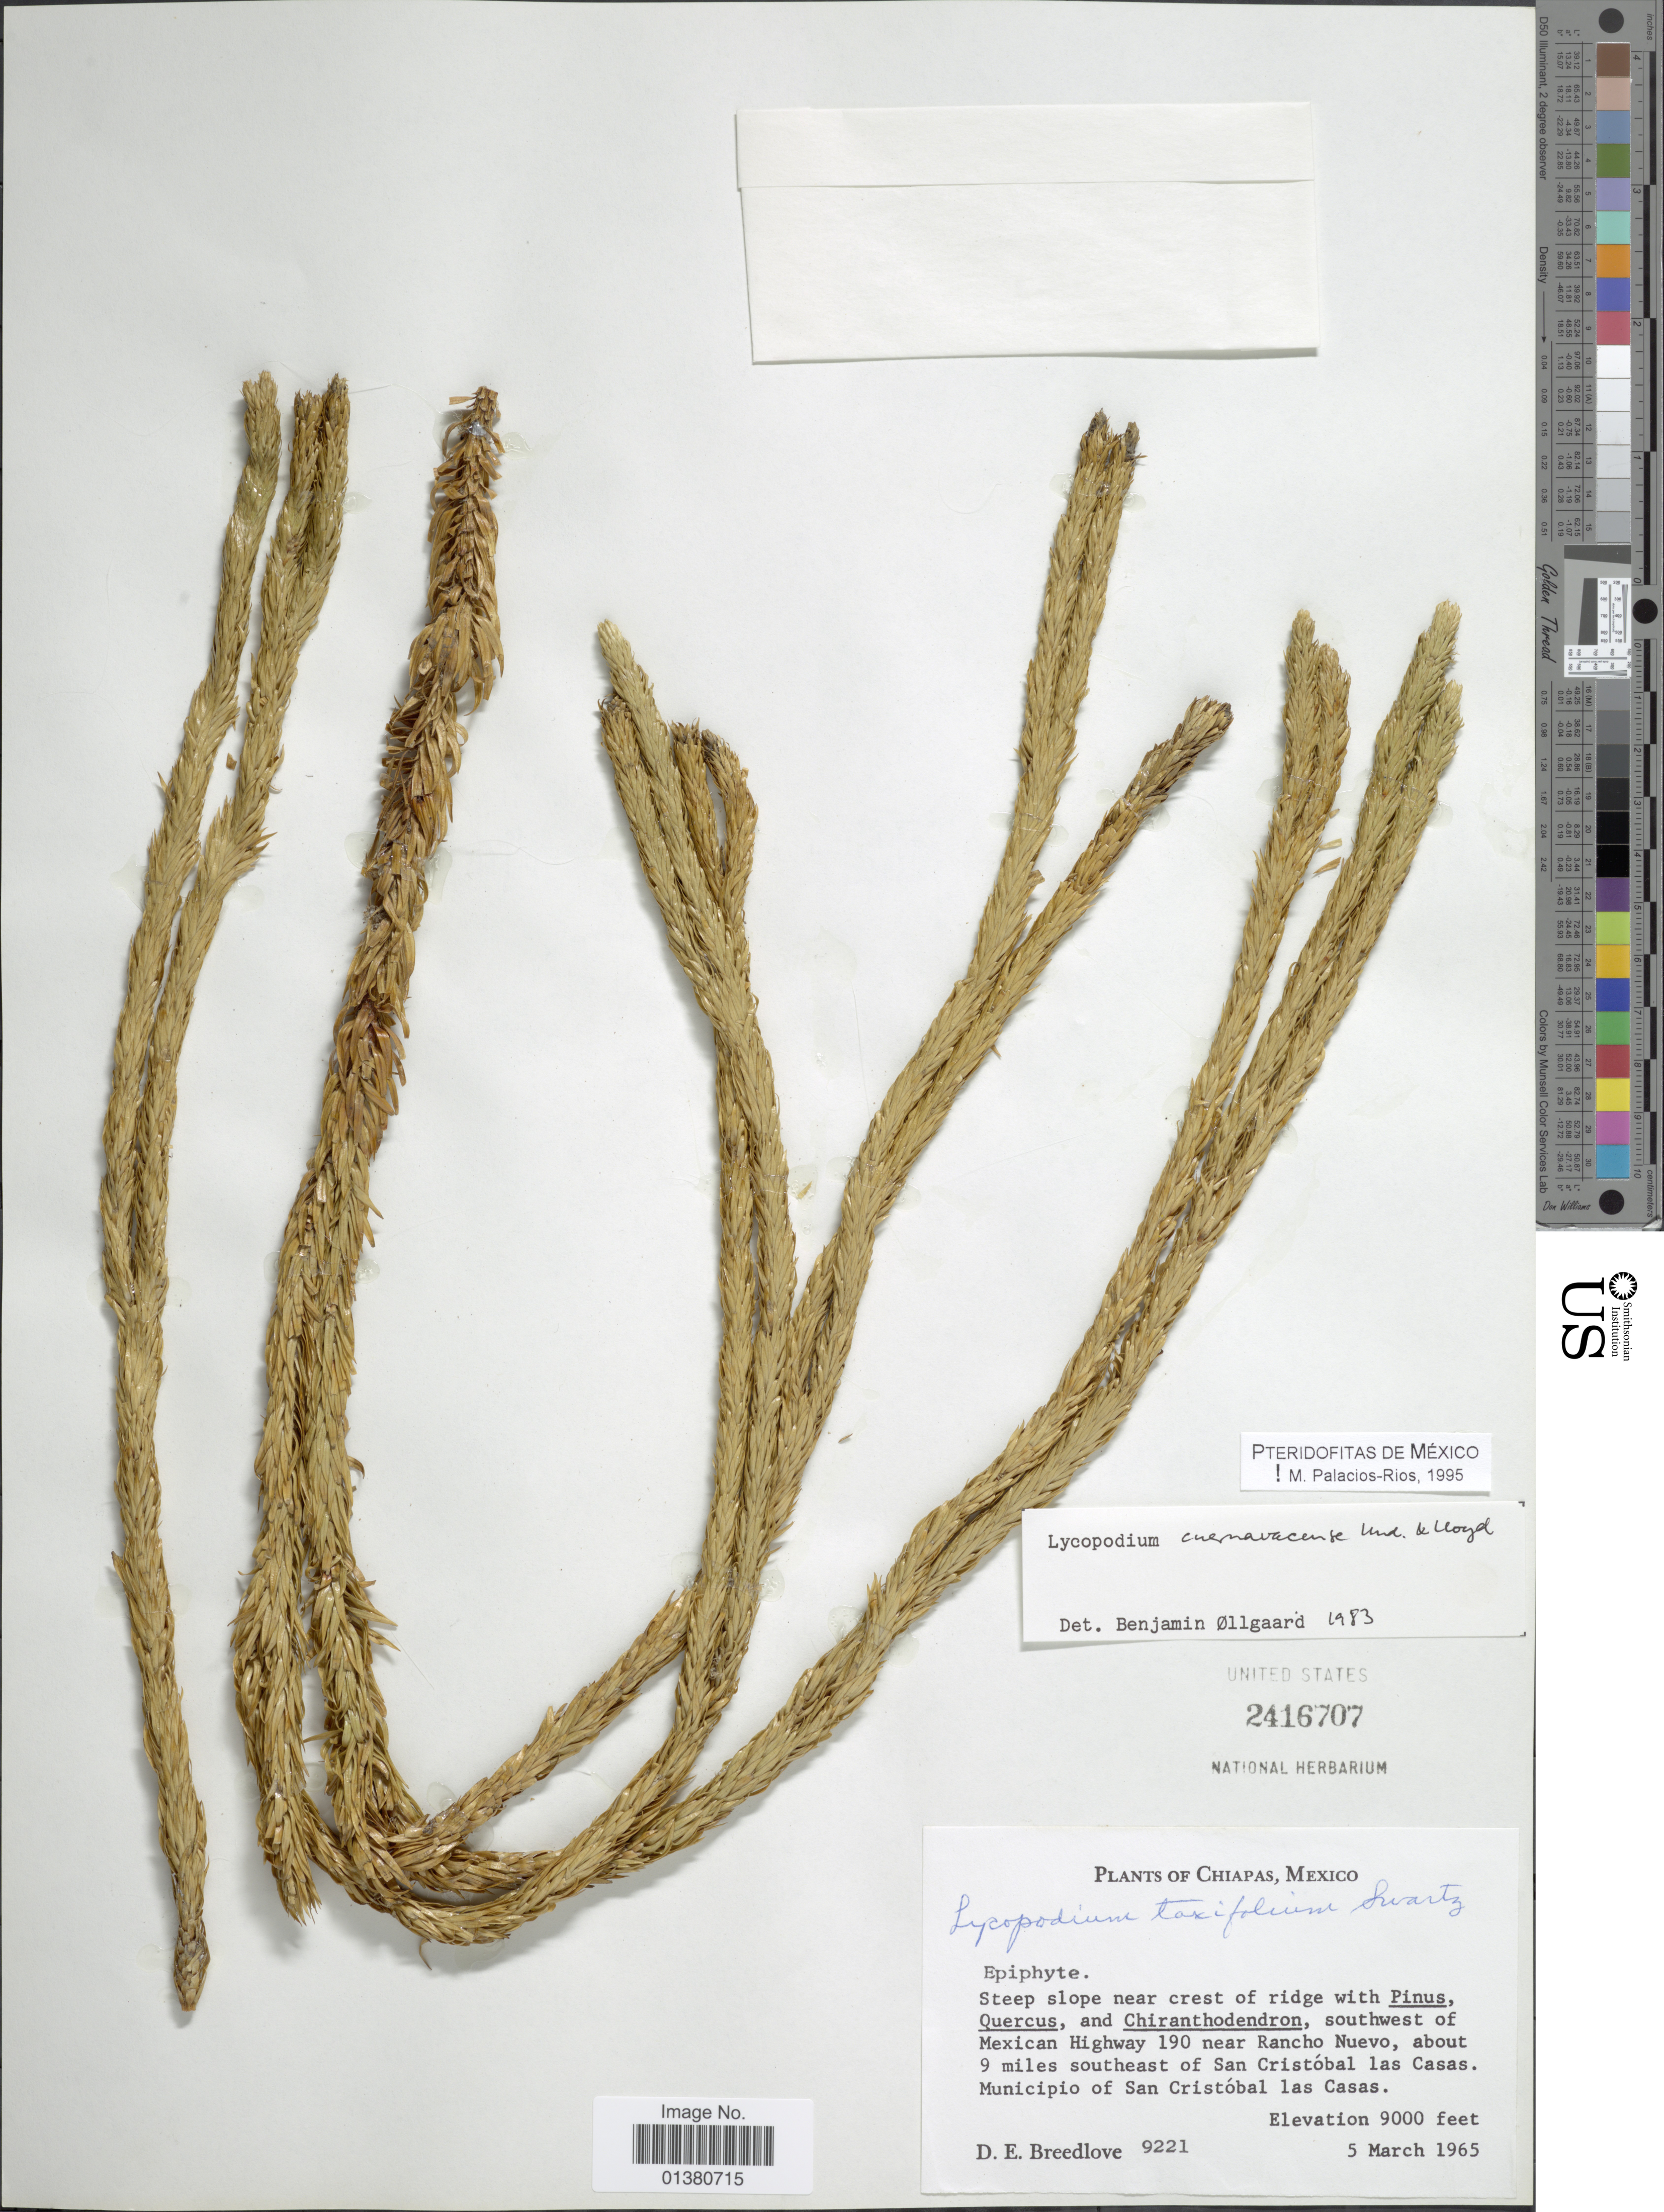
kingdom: Plantae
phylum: Tracheophyta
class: Lycopodiopsida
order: Lycopodiales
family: Lycopodiaceae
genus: Phlegmariurus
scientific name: Phlegmariurus cuernavacensis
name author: (Underw. & F.E. Lloyd) B. Øllg.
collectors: D. E. Breedlove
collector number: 9221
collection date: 1965-03-05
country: Mexico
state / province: Chiapas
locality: Steep slope near crest of rdige , southwest of Mexican Highway 190 near Rancho Nuevo, about 9 miles southeast of San Cristóbal las Casas. Municipio of San Cristóbal las Casas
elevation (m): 2743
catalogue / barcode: US 2416707